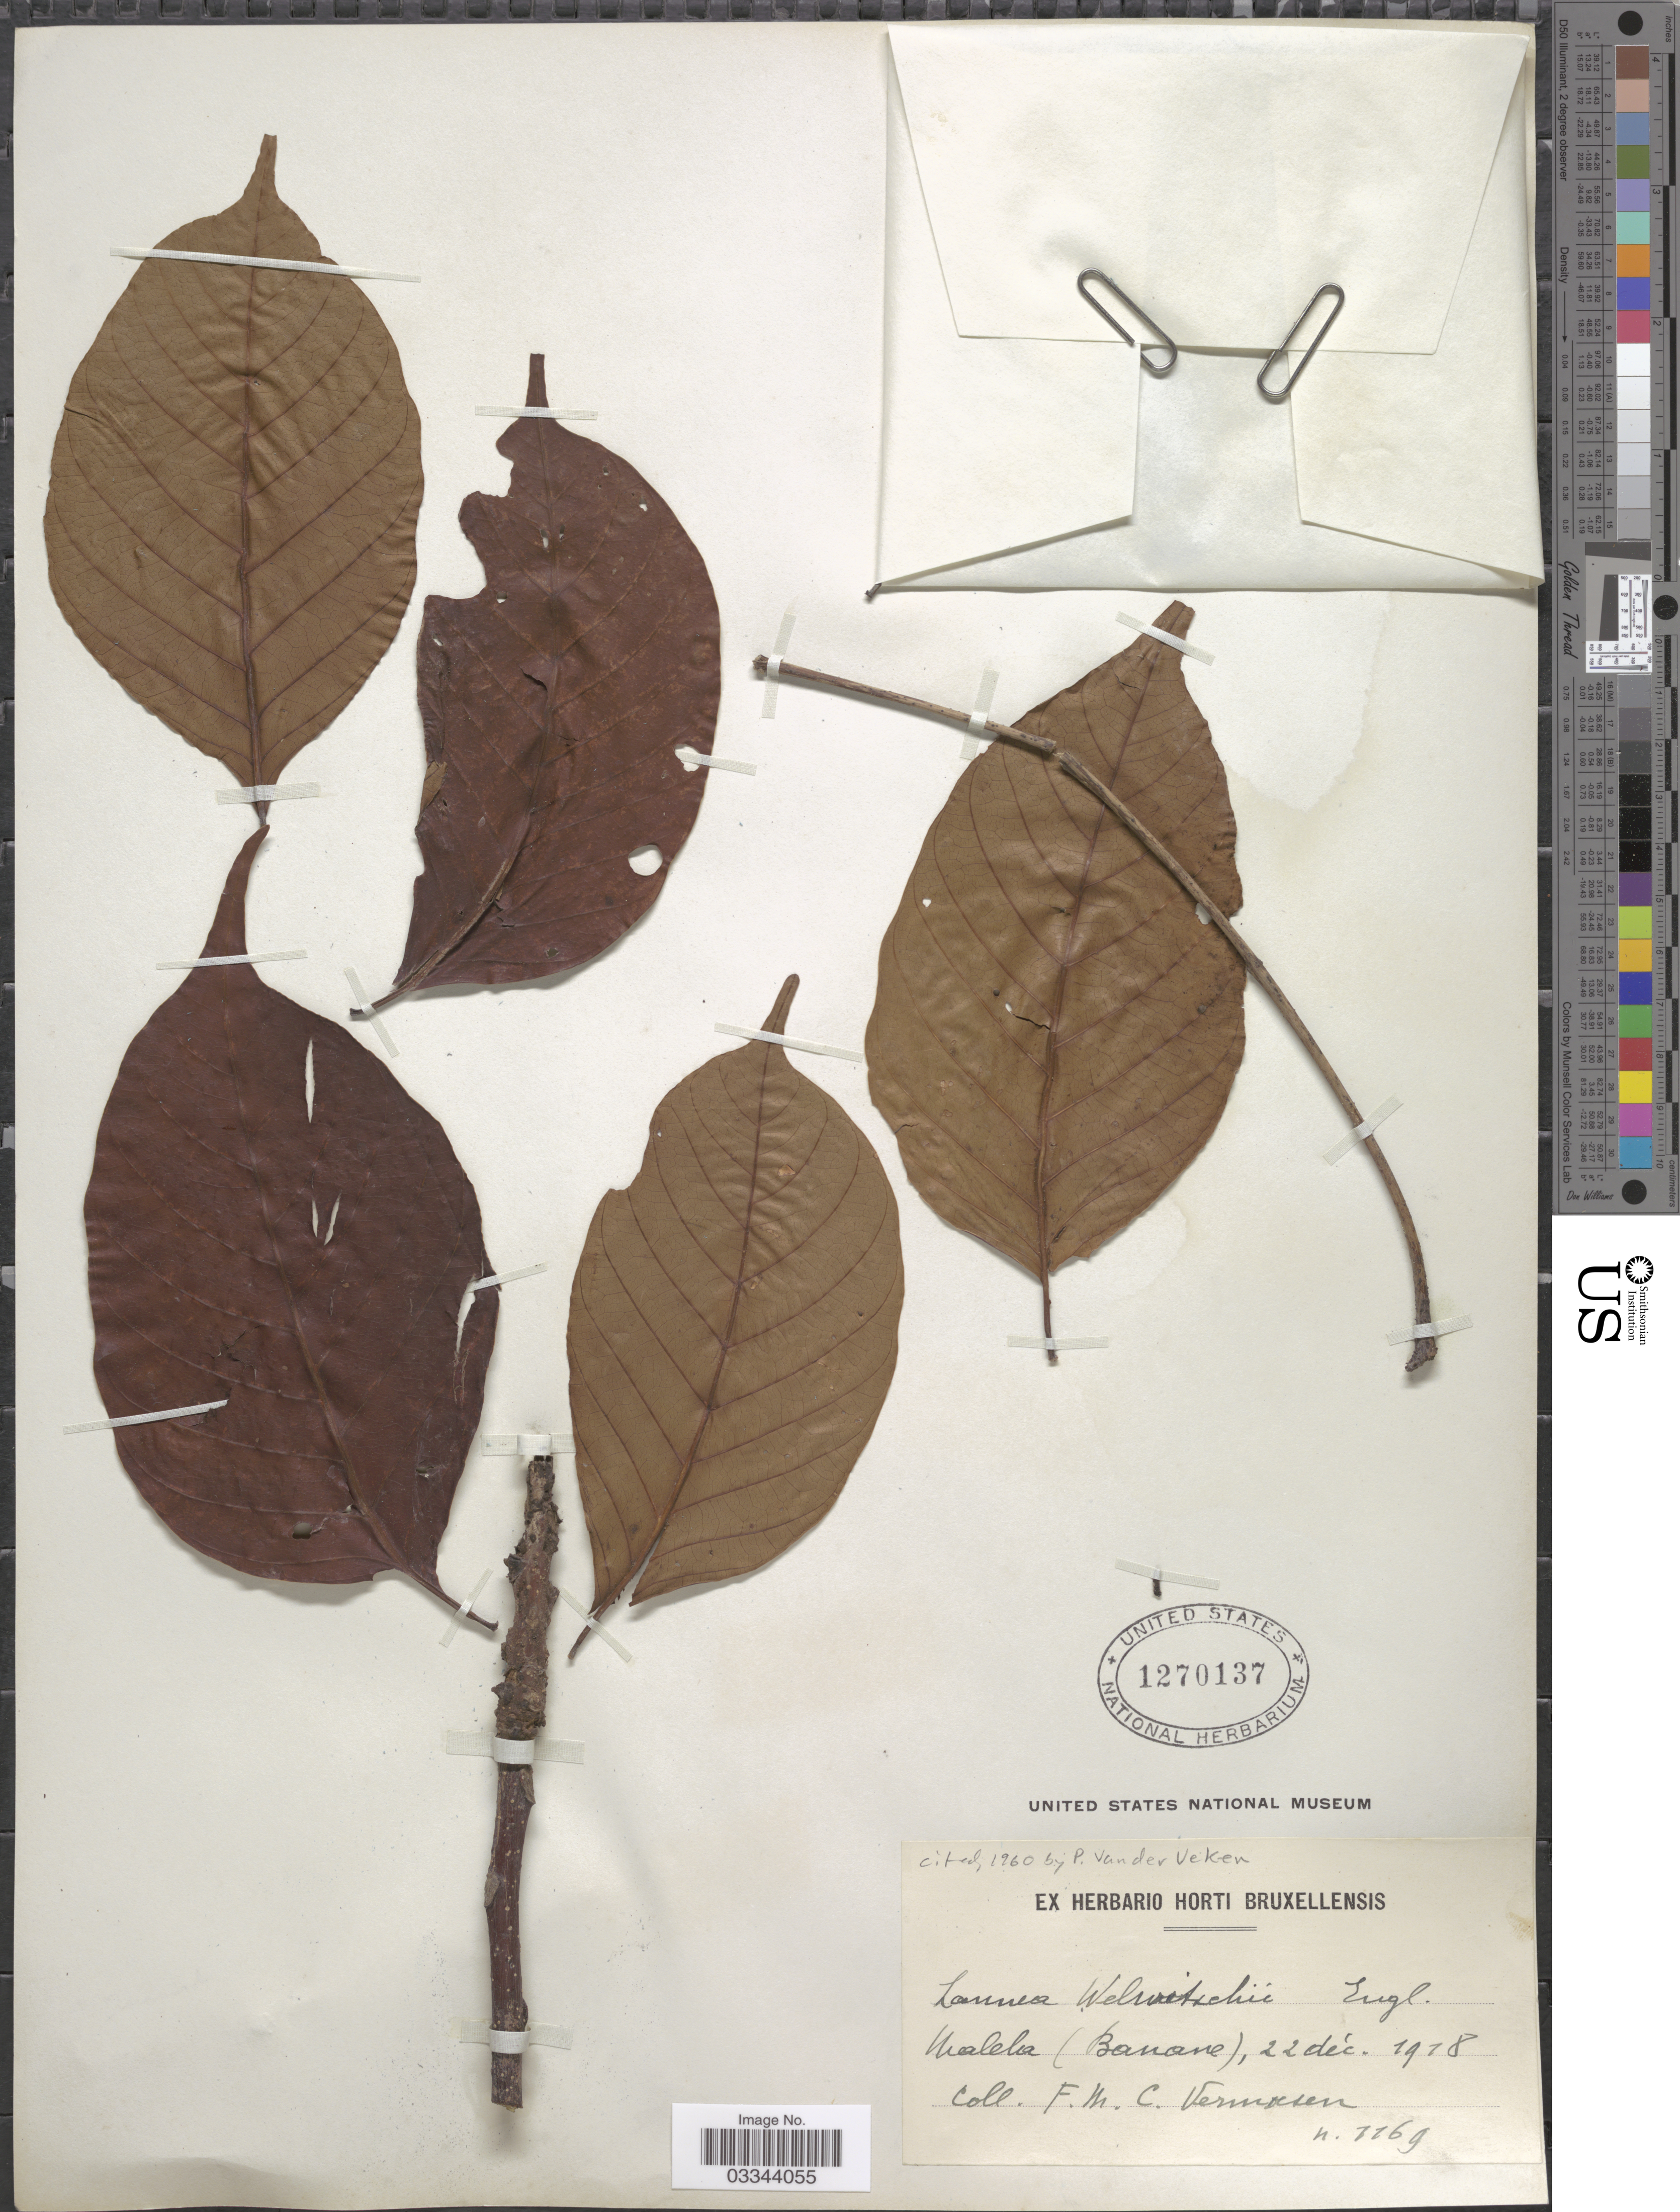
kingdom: Plantae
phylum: Tracheophyta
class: Magnoliopsida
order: Sapindales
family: Anacardiaceae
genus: Lannea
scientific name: Lannea welwitschii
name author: (Hiern) Engl.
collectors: C. Vermoesen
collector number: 1169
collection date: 1918-12-22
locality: Malela (Banane). [interpreted]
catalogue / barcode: US 1270137